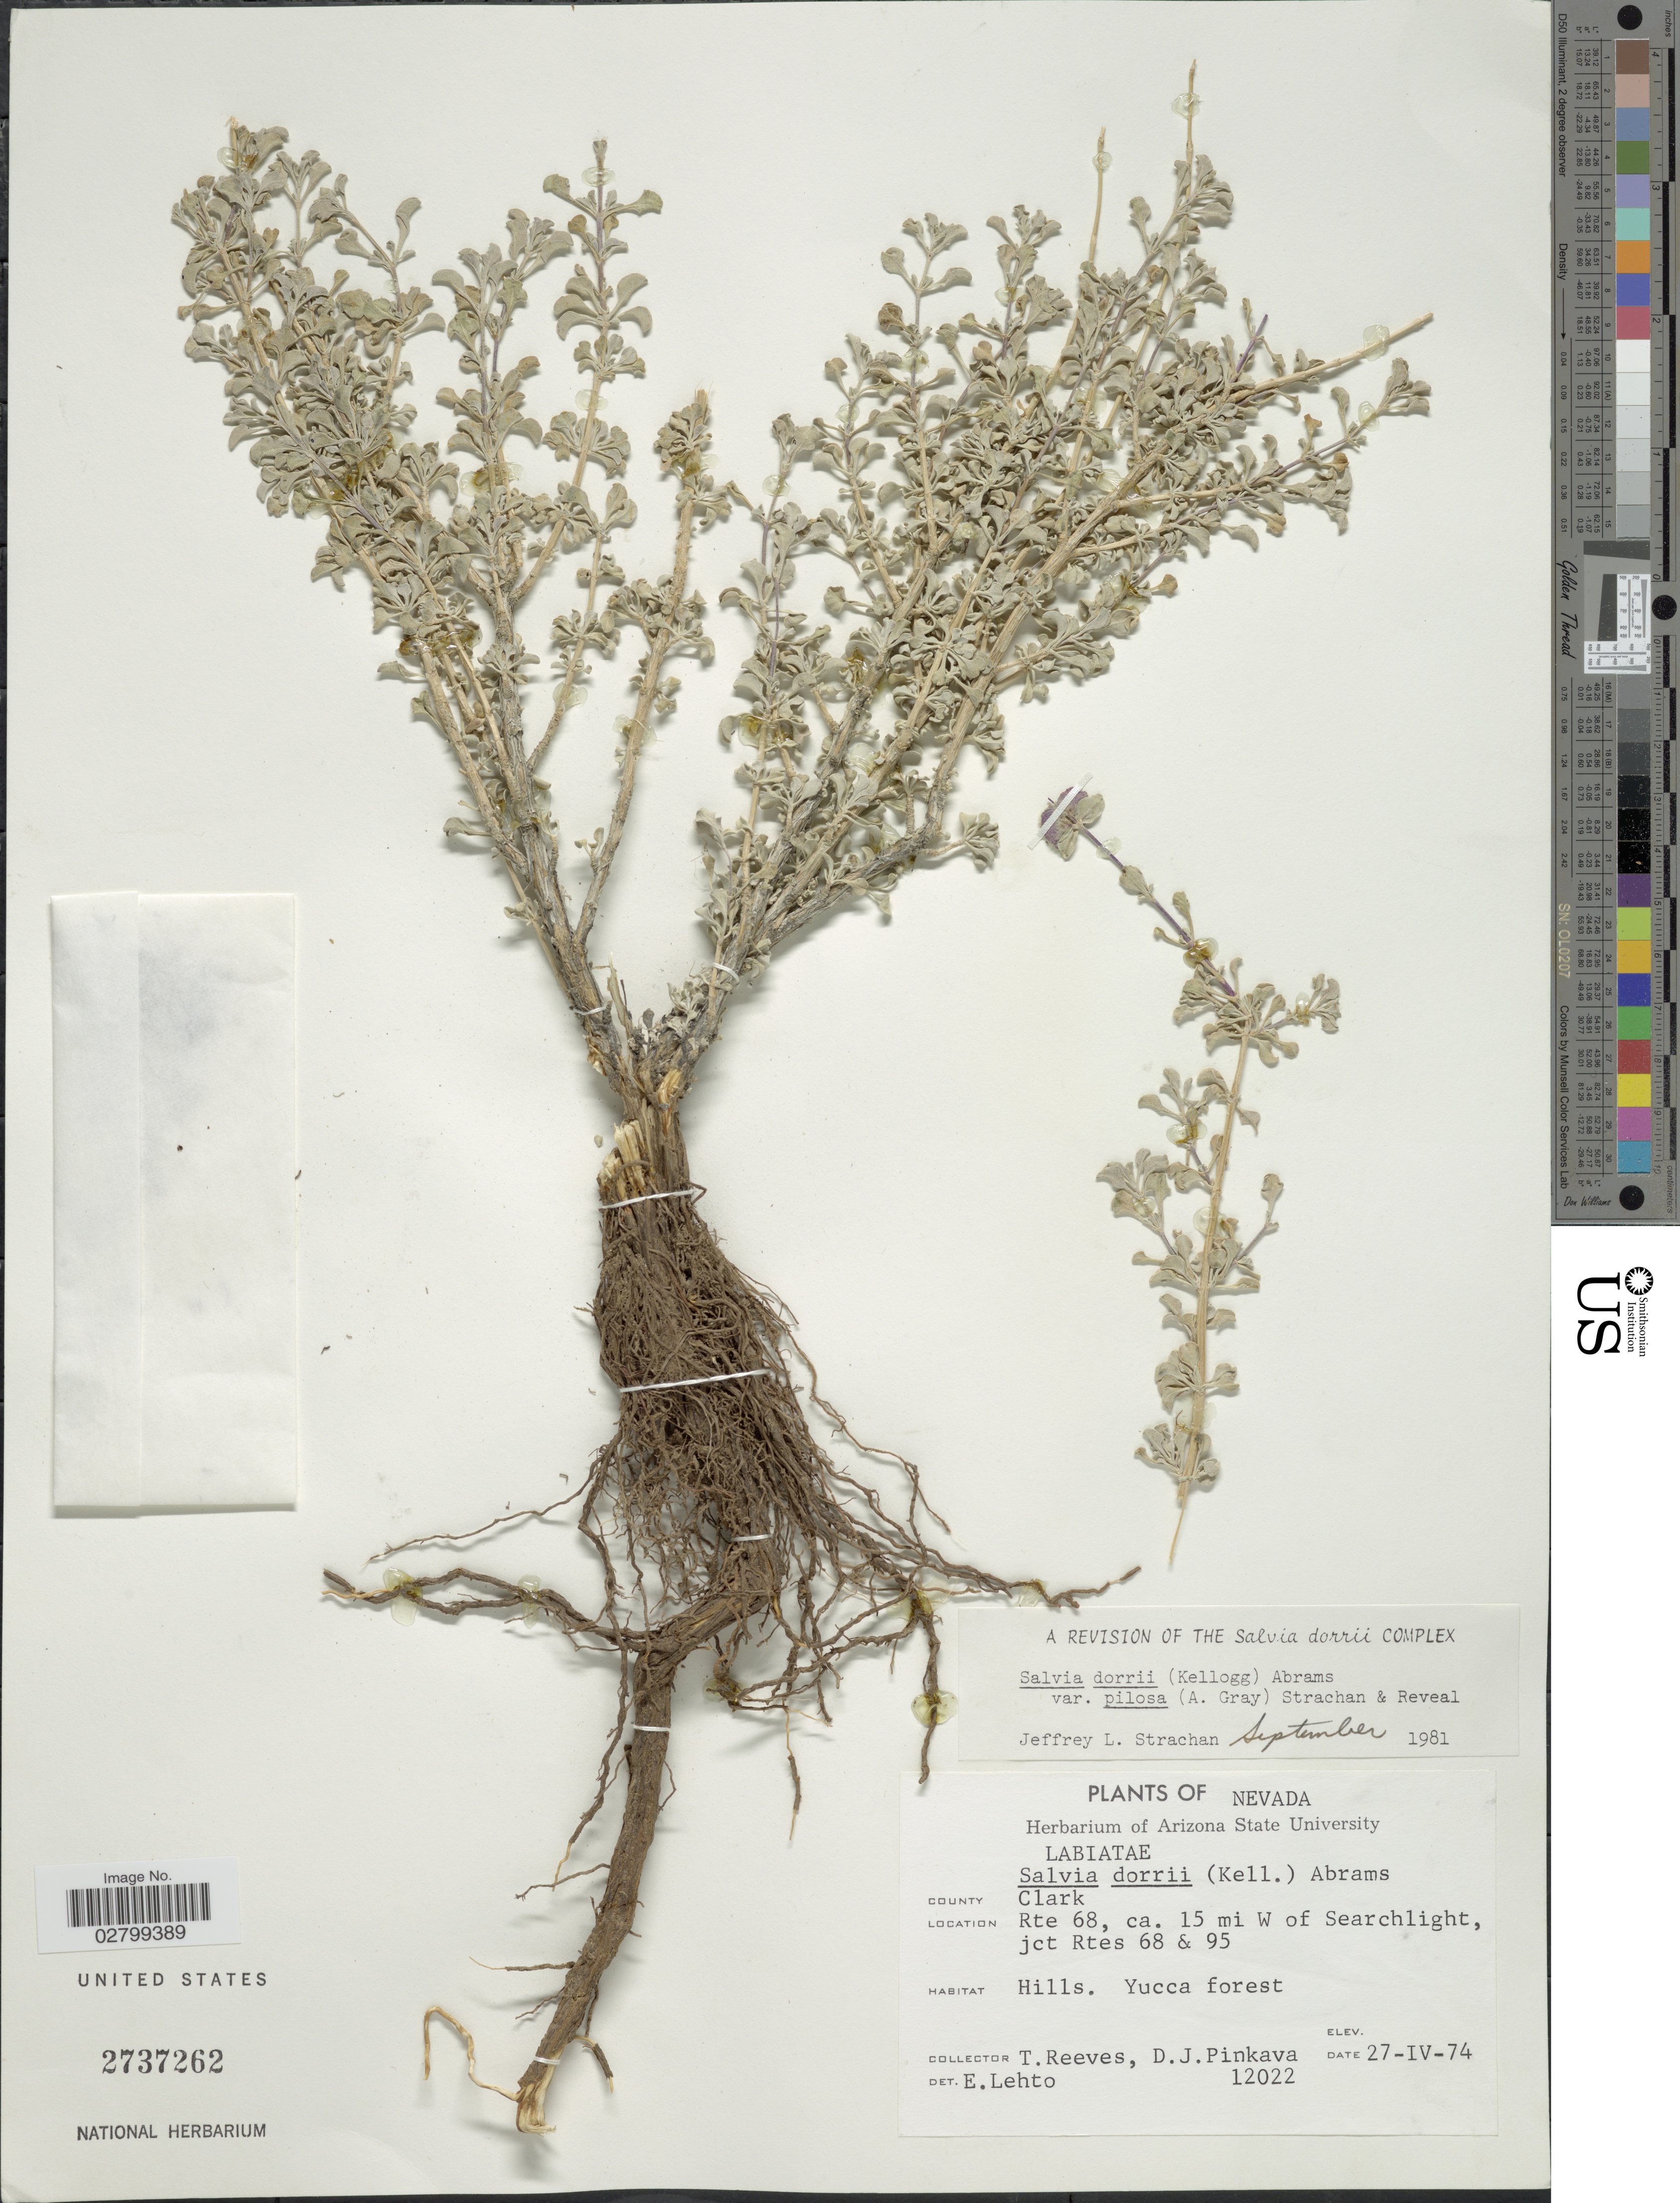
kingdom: Plantae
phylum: Tracheophyta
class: Magnoliopsida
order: Lamiales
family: Lamiaceae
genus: Salvia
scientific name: Salvia dorrii var. pilosa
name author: (A. Gray) Strachan & Reveal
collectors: T. Reeves & D. J. Pinkava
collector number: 12022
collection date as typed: Transcribed d/m/y: 27/4/74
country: United States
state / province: Nevada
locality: County Clark. Rte 68, ca. 15 mi W of Searchlight, jct Rtes 68 & 95. Hills. Yucca forest.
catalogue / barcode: US 2737262